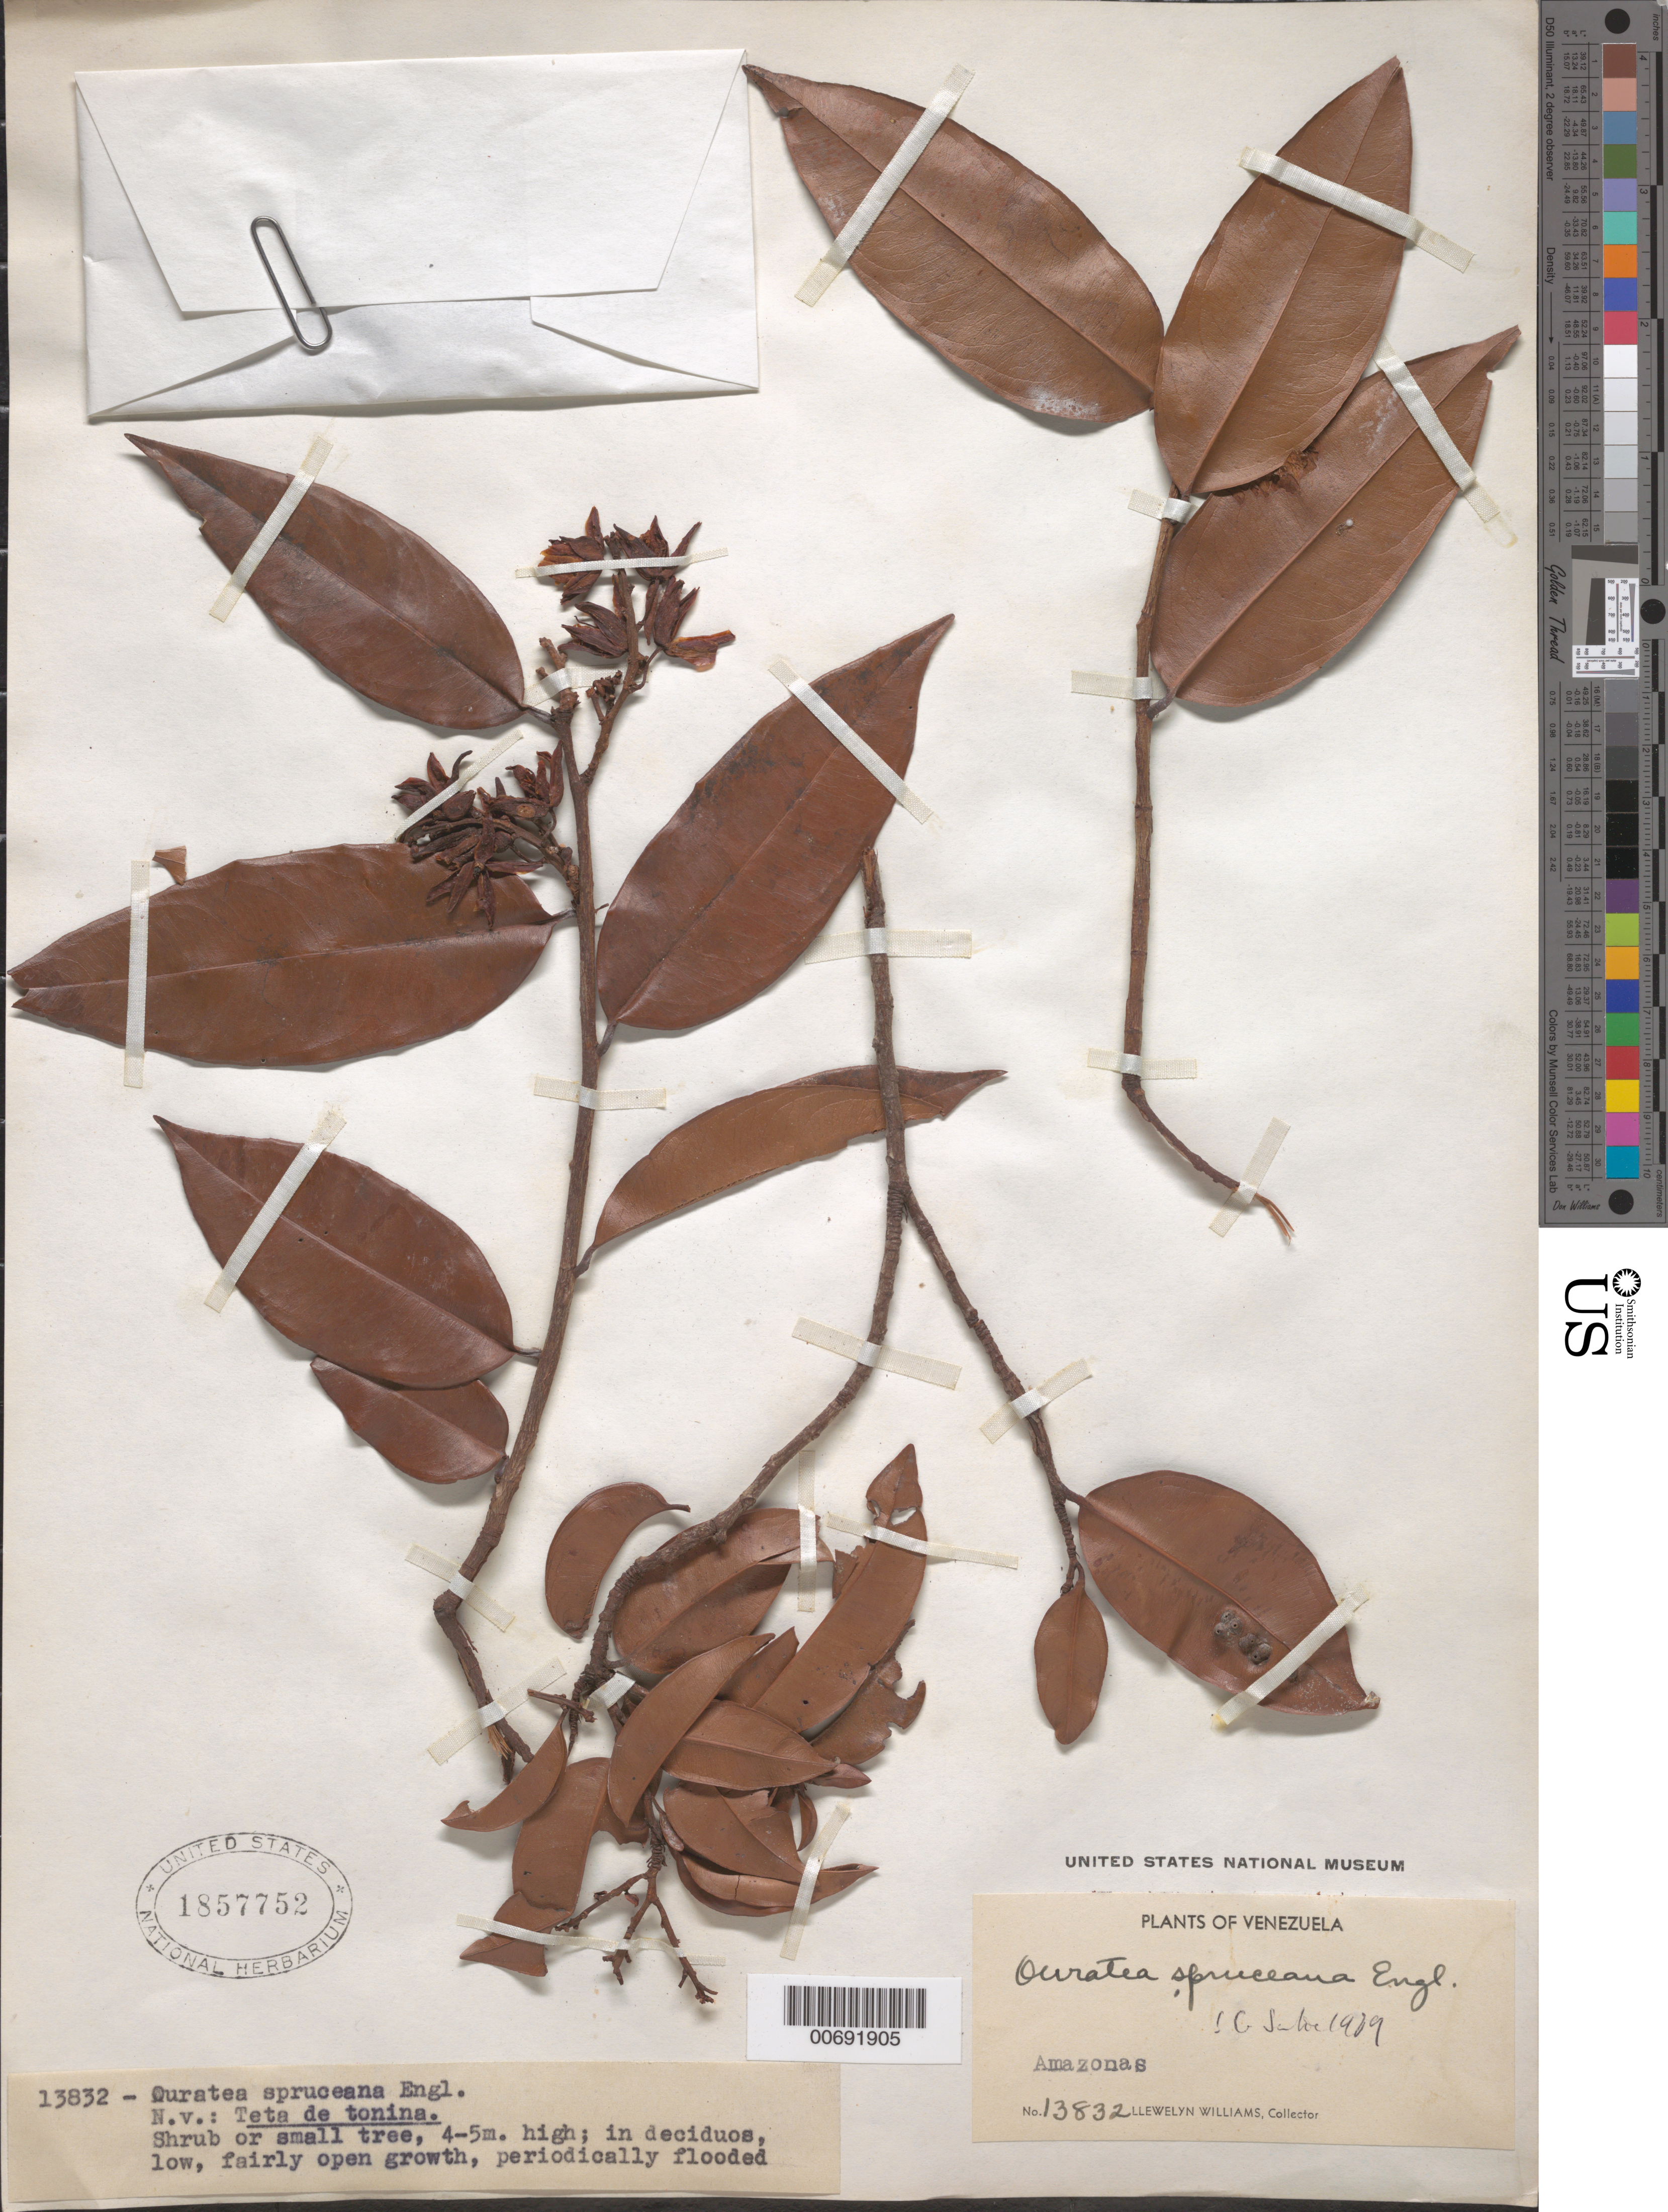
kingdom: Plantae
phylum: Tracheophyta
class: Magnoliopsida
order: Malpighiales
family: Ochnaceae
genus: Ouratea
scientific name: Ouratea spruceana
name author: Engl.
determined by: Sastre, C. H. L.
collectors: Ll. Williams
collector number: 13832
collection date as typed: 17-Jan-42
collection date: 1942-01-17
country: Venezuela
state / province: Amazonas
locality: San Fernando de Atabapo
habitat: Deciduous low fairly open growth, periodically flooded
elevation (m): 280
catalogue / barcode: US 1857752